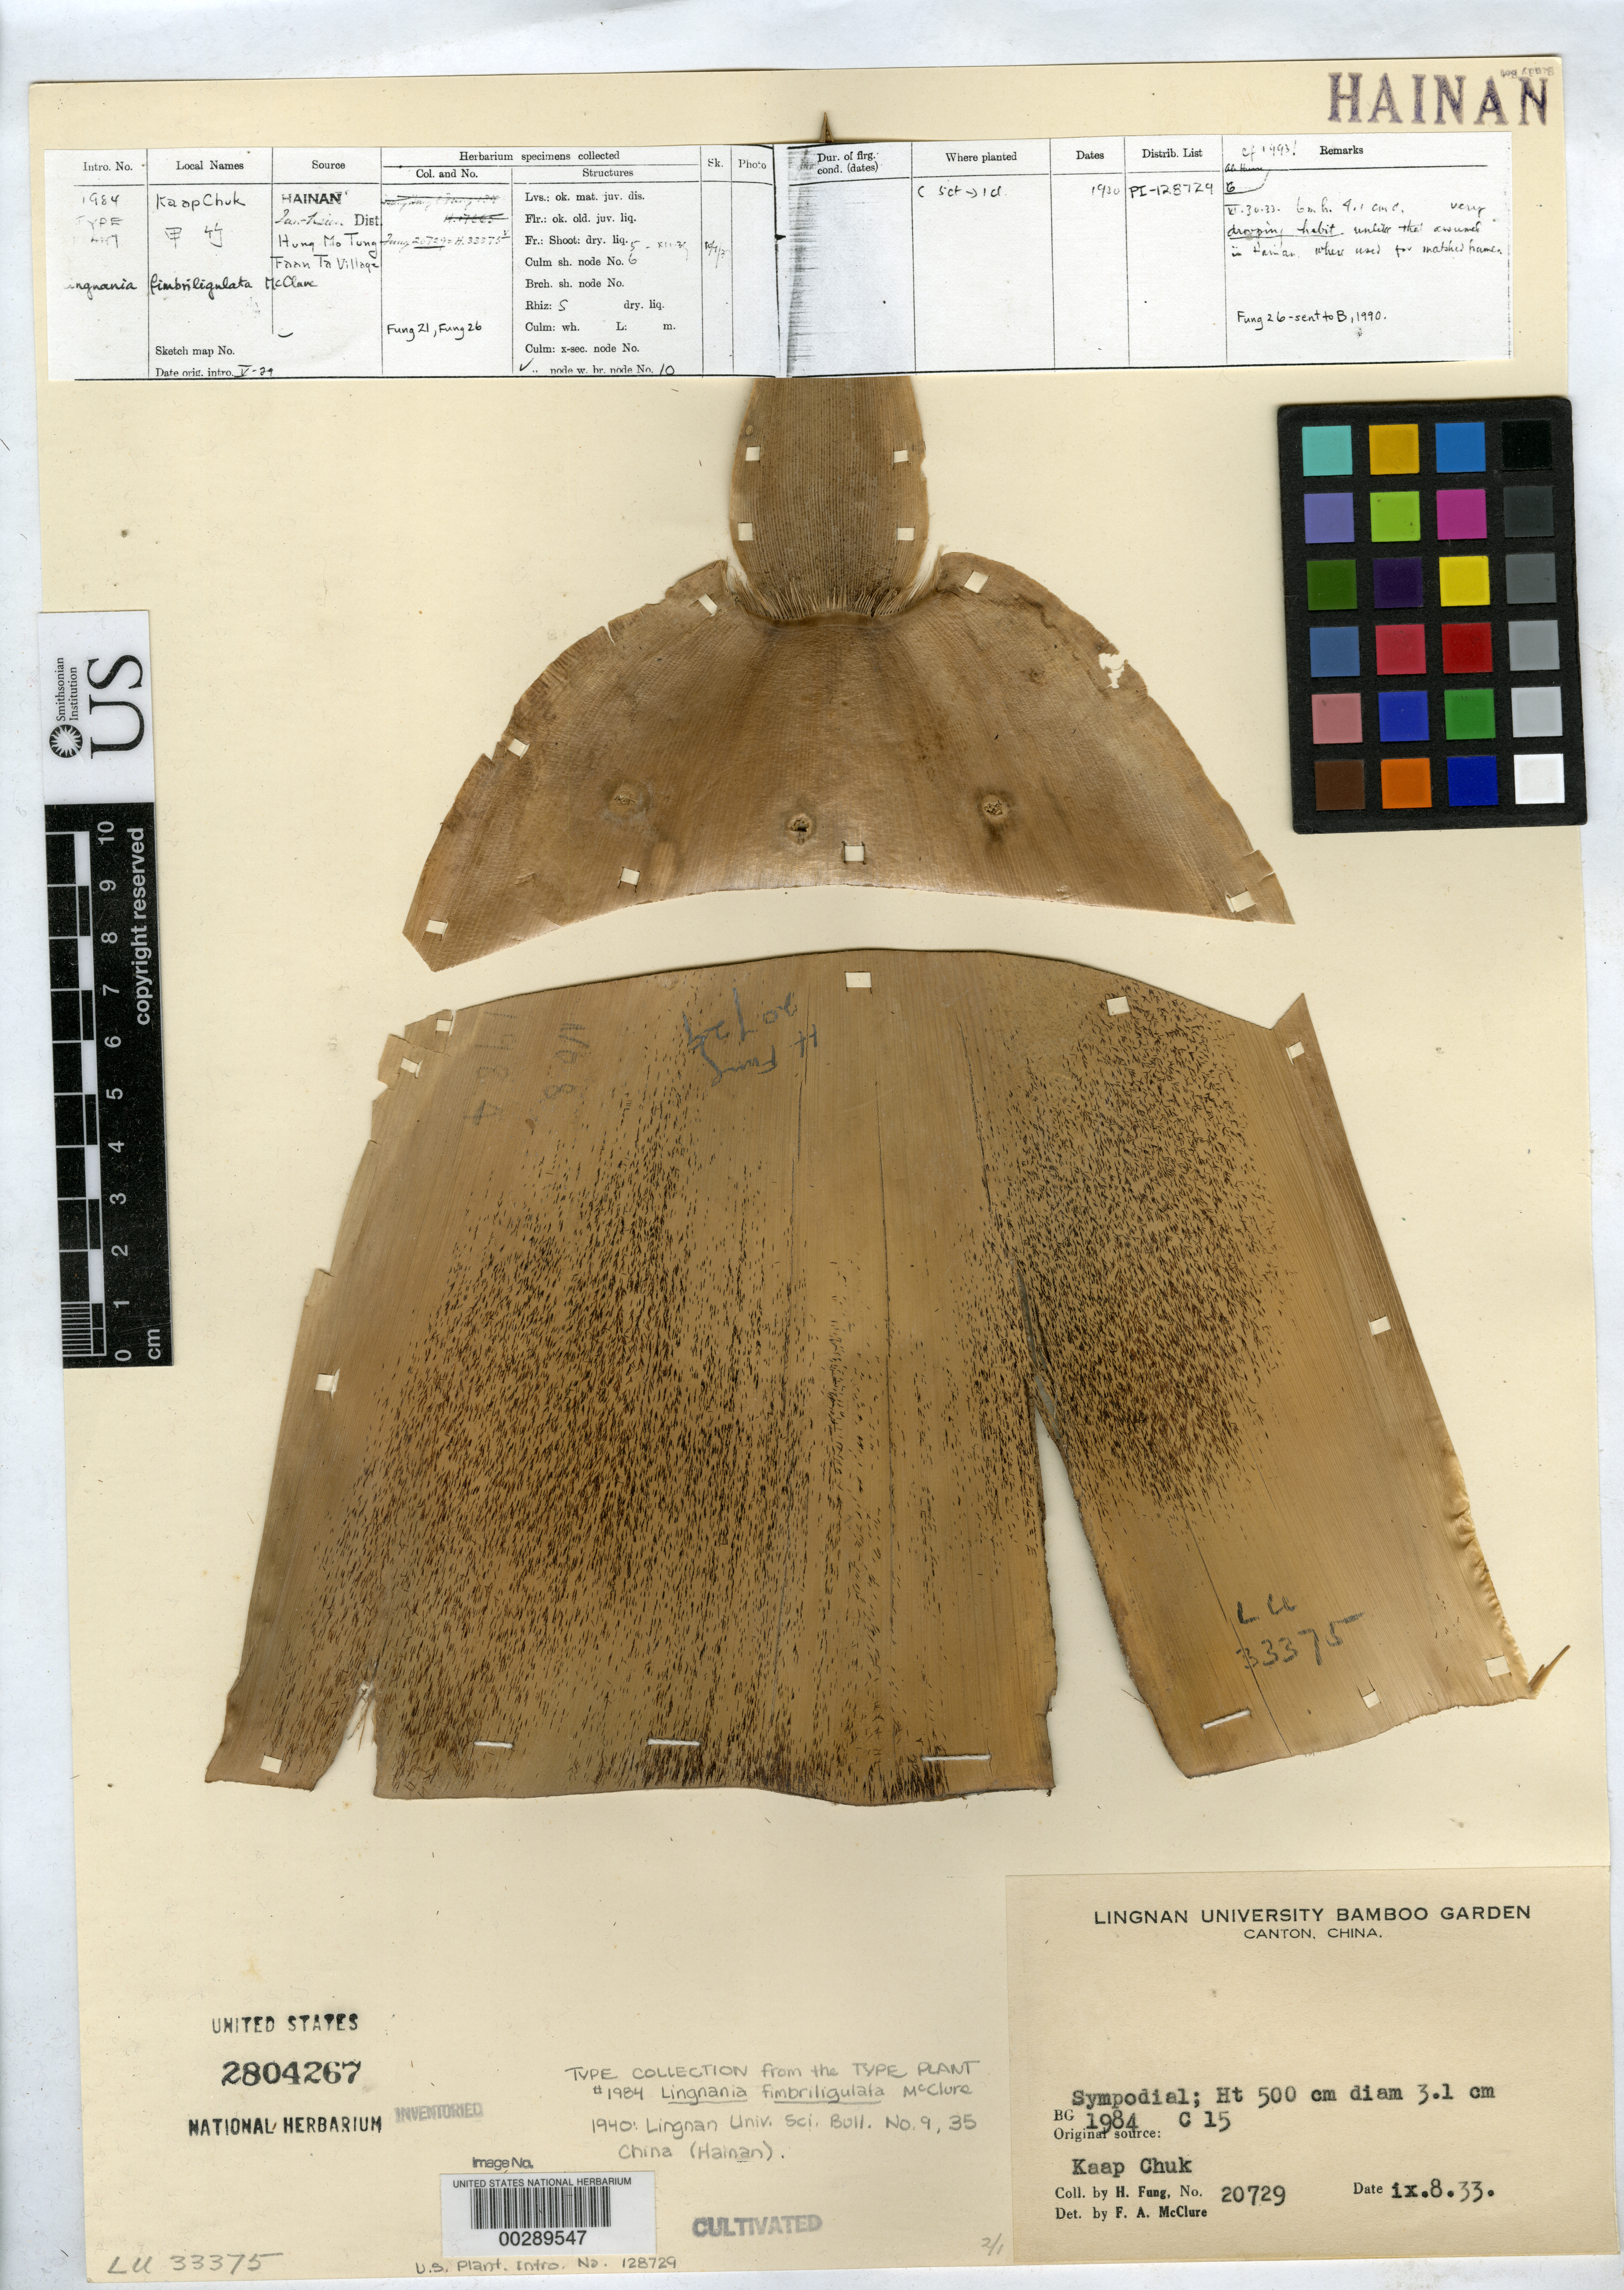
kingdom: Plantae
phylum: Tracheophyta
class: Liliopsida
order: Poales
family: Poaceae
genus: Lingnania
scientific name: Lingnania fimbriligulata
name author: McClure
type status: Type Collection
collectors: H. L. Fung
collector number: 20729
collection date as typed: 08 Sep 1933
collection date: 1933-09-08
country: China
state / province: Hainan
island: Hainan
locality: Hung Mo Tung, Faan to village.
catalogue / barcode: US 2804267